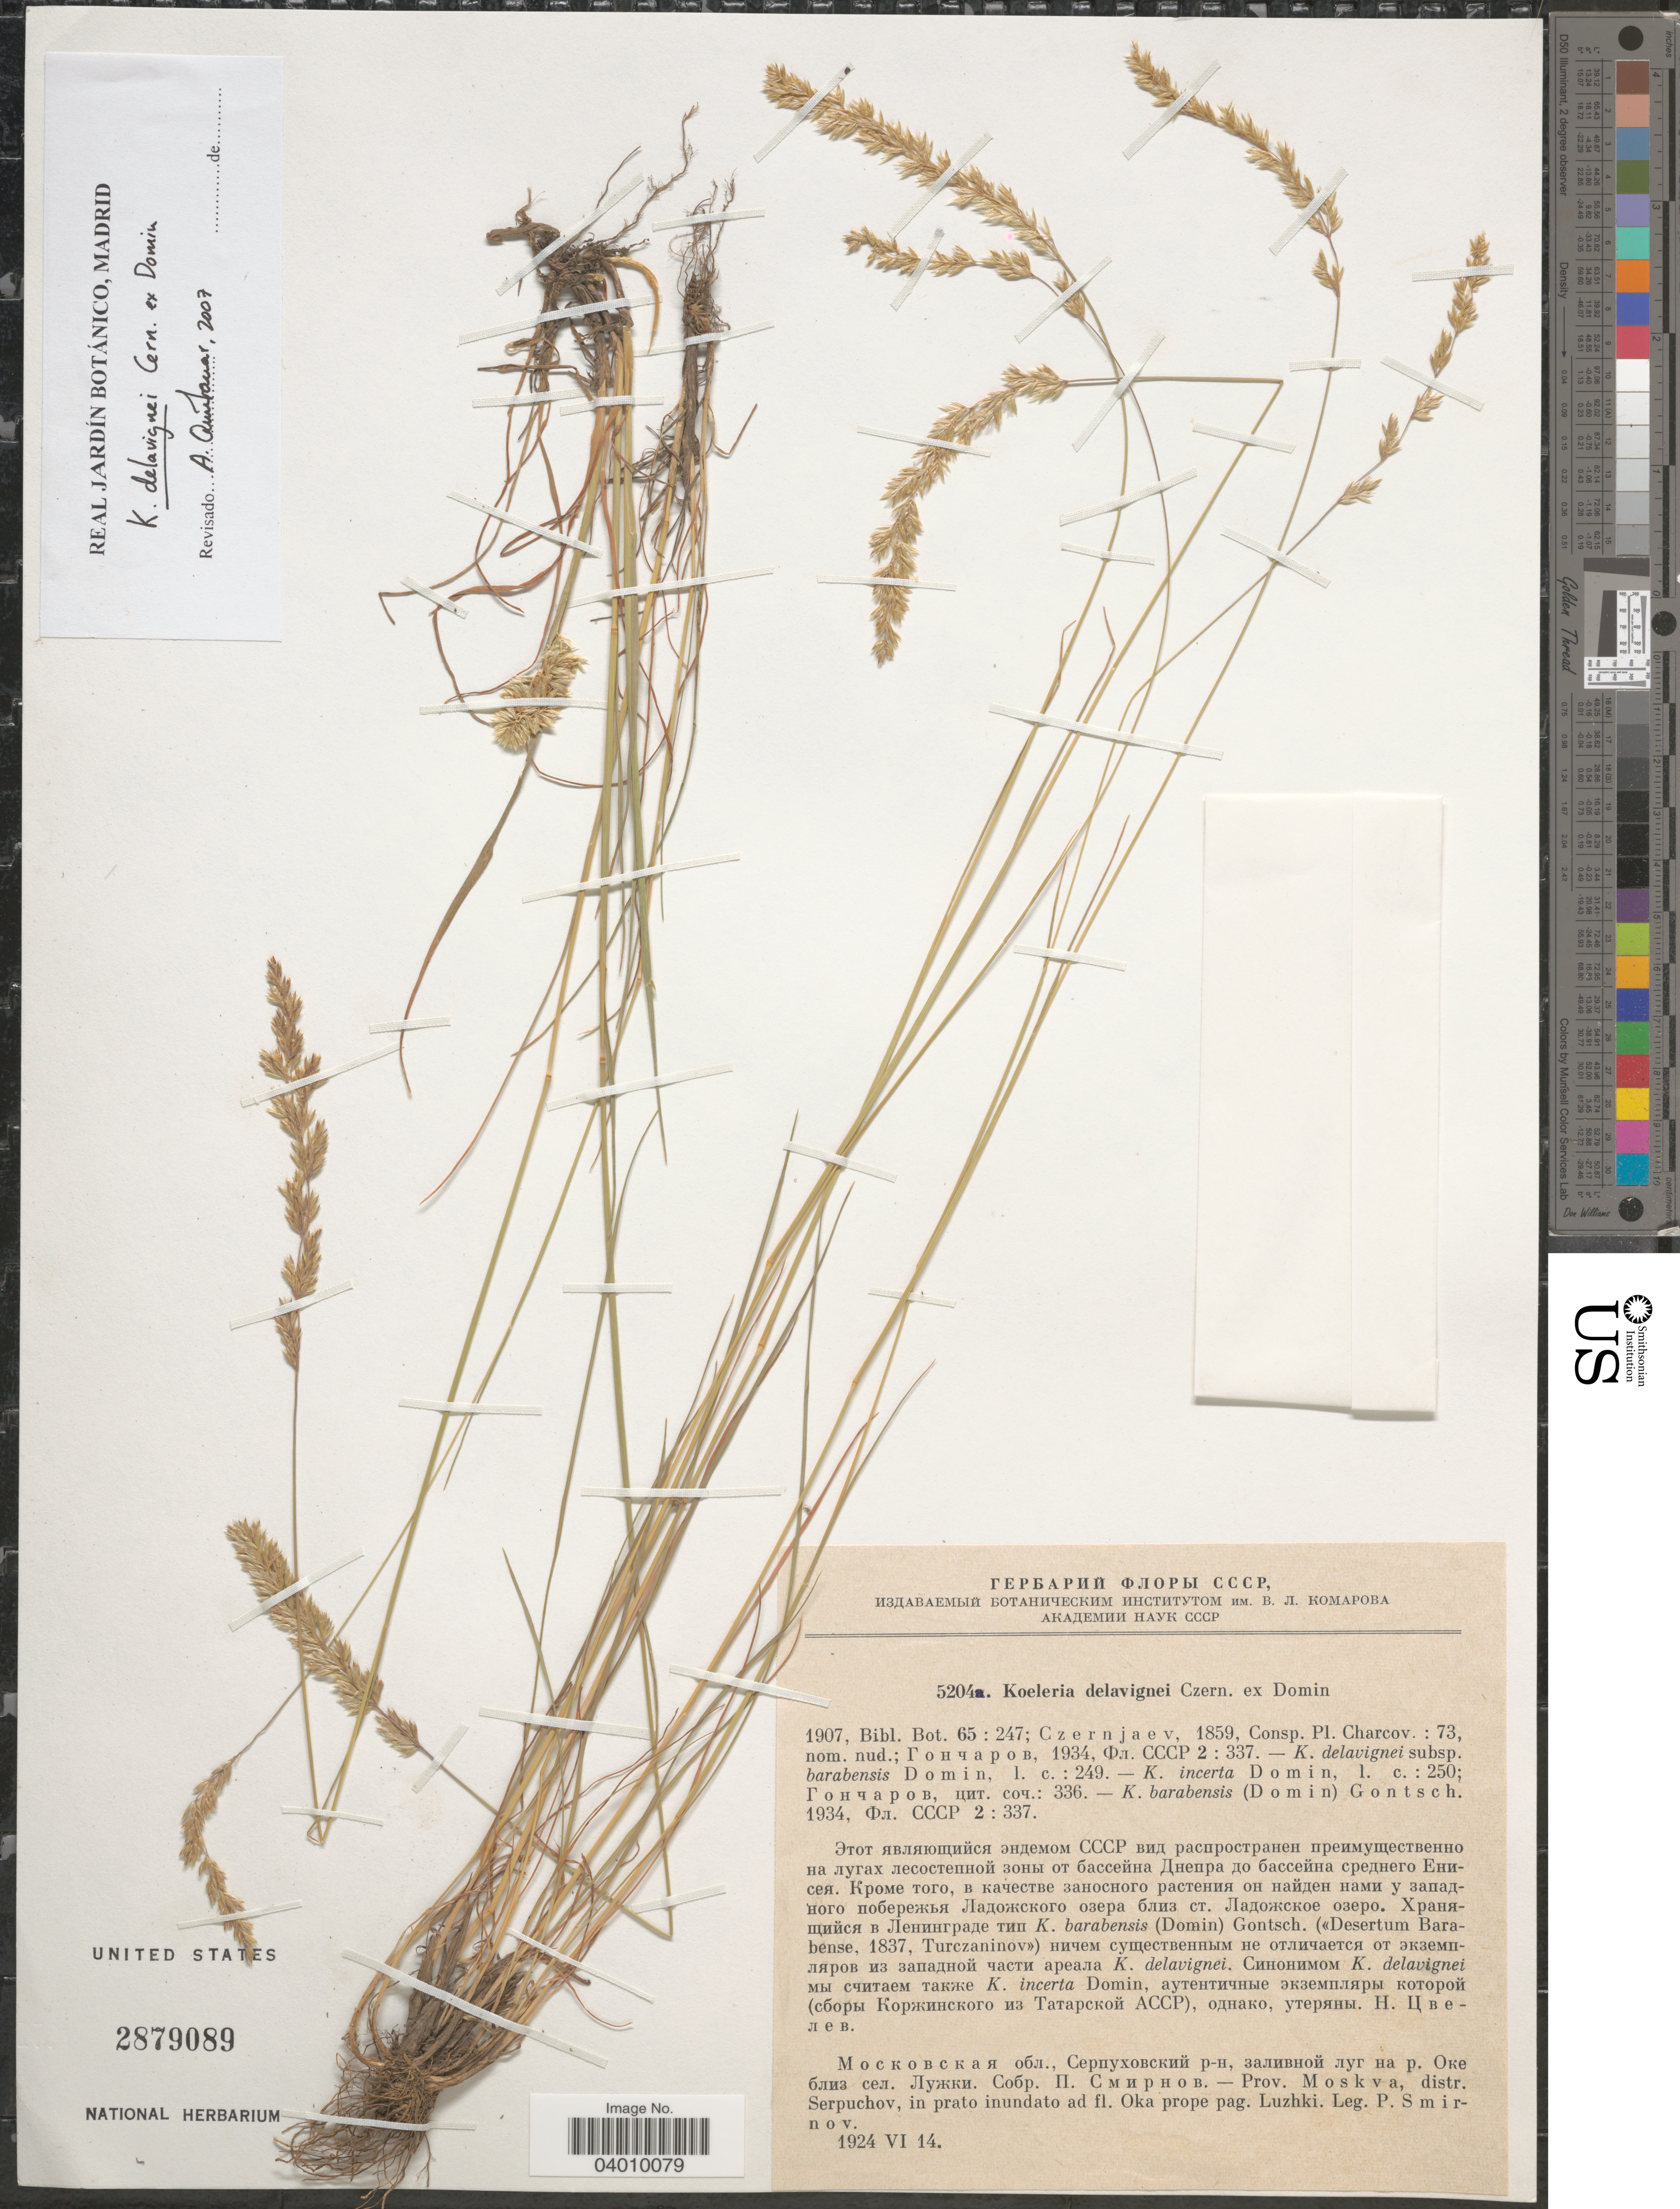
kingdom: Plantae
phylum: Tracheophyta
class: Liliopsida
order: Poales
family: Poaceae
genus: Koeleria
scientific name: Koeleria delavignei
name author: Czern. ex Domin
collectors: P. Smirnov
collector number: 5204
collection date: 1924-06-14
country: Russian Federation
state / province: Moscow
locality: Prov. Moskva, distr. Serpuchov, in prato inundato ad fl. Oka prope pag. Luzhki.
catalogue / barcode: US 2879089